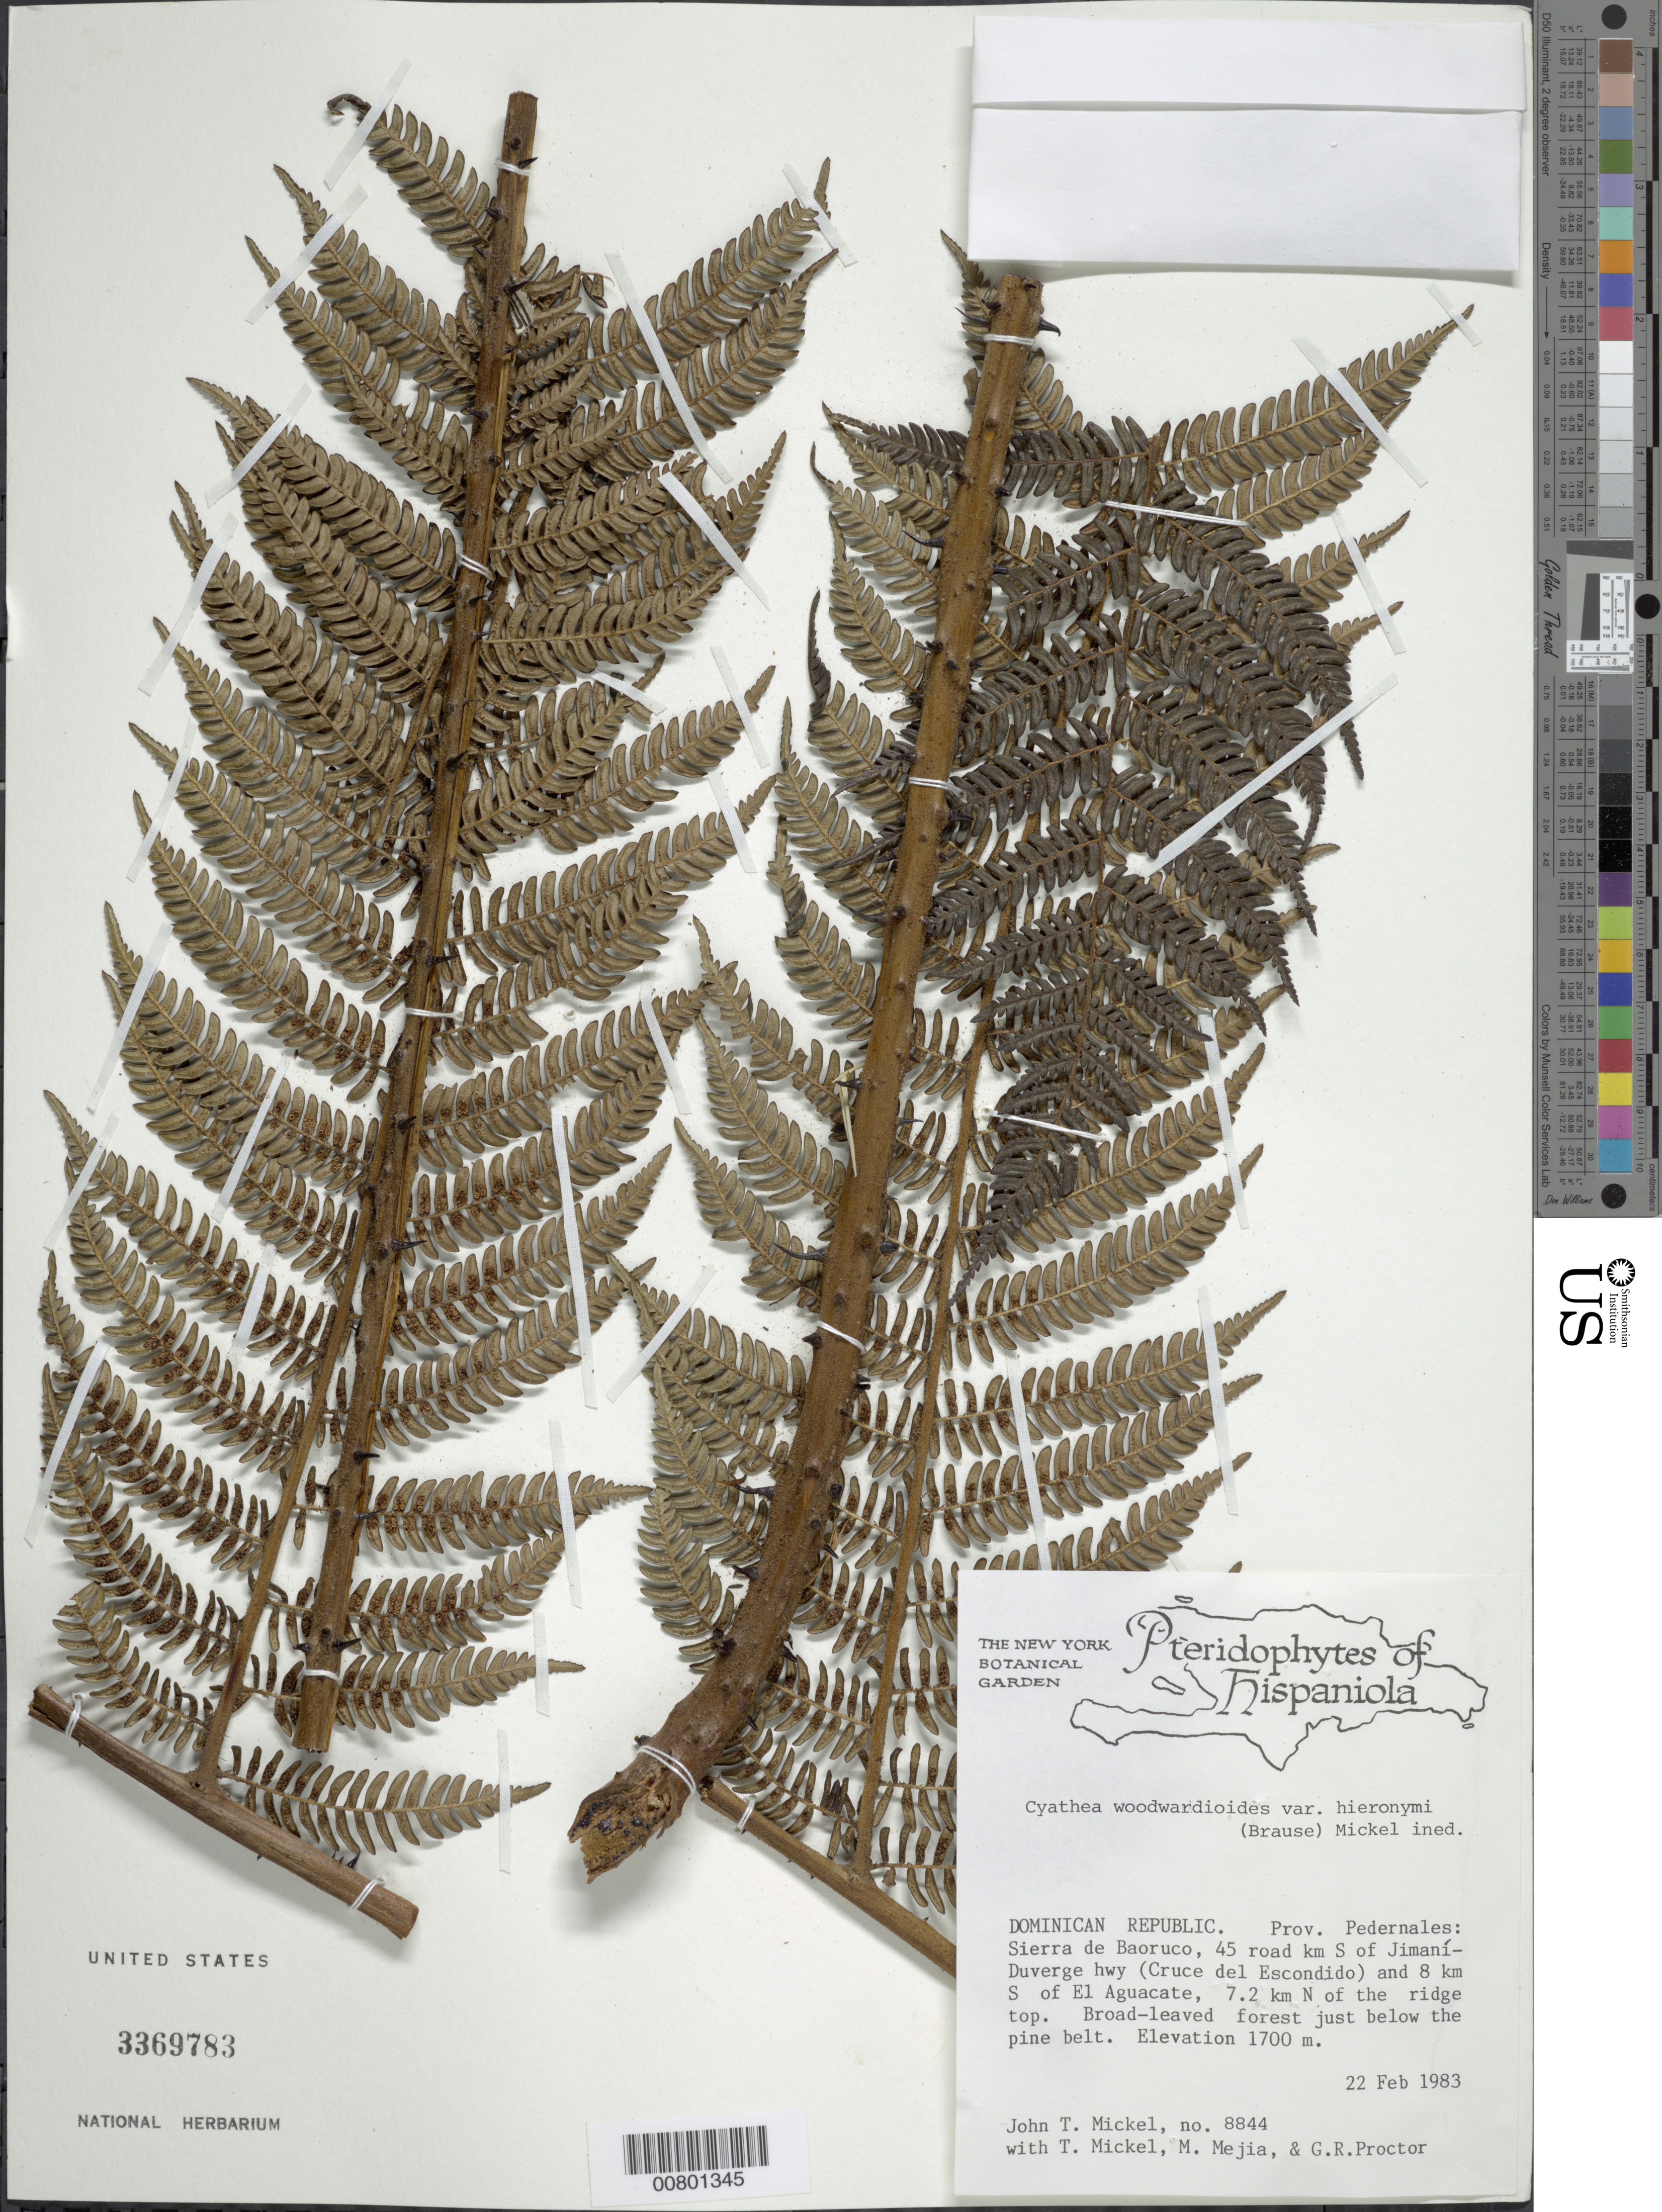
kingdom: Plantae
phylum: Tracheophyta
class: Polypodiopsida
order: Cyatheales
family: Cyatheaceae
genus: Alsophila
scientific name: Alsophila woodwardioides var. hieronymii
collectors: J. T. Mickel, T. Mickel, M. Mejia & G. R. Proctor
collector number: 8844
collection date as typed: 22 Feb 1983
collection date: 1983-02-22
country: Dominican Republic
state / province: Pedernales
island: Hispaniola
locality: Sierra de Baoruco, 45 road km S of Jimaní-Duverge hwy (Cruce del Escondido) and 8 km S of El Aguacate, 7.2 km N of ridge top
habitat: Broad-leaved forest just below pine belt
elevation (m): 1700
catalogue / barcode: US 3369783